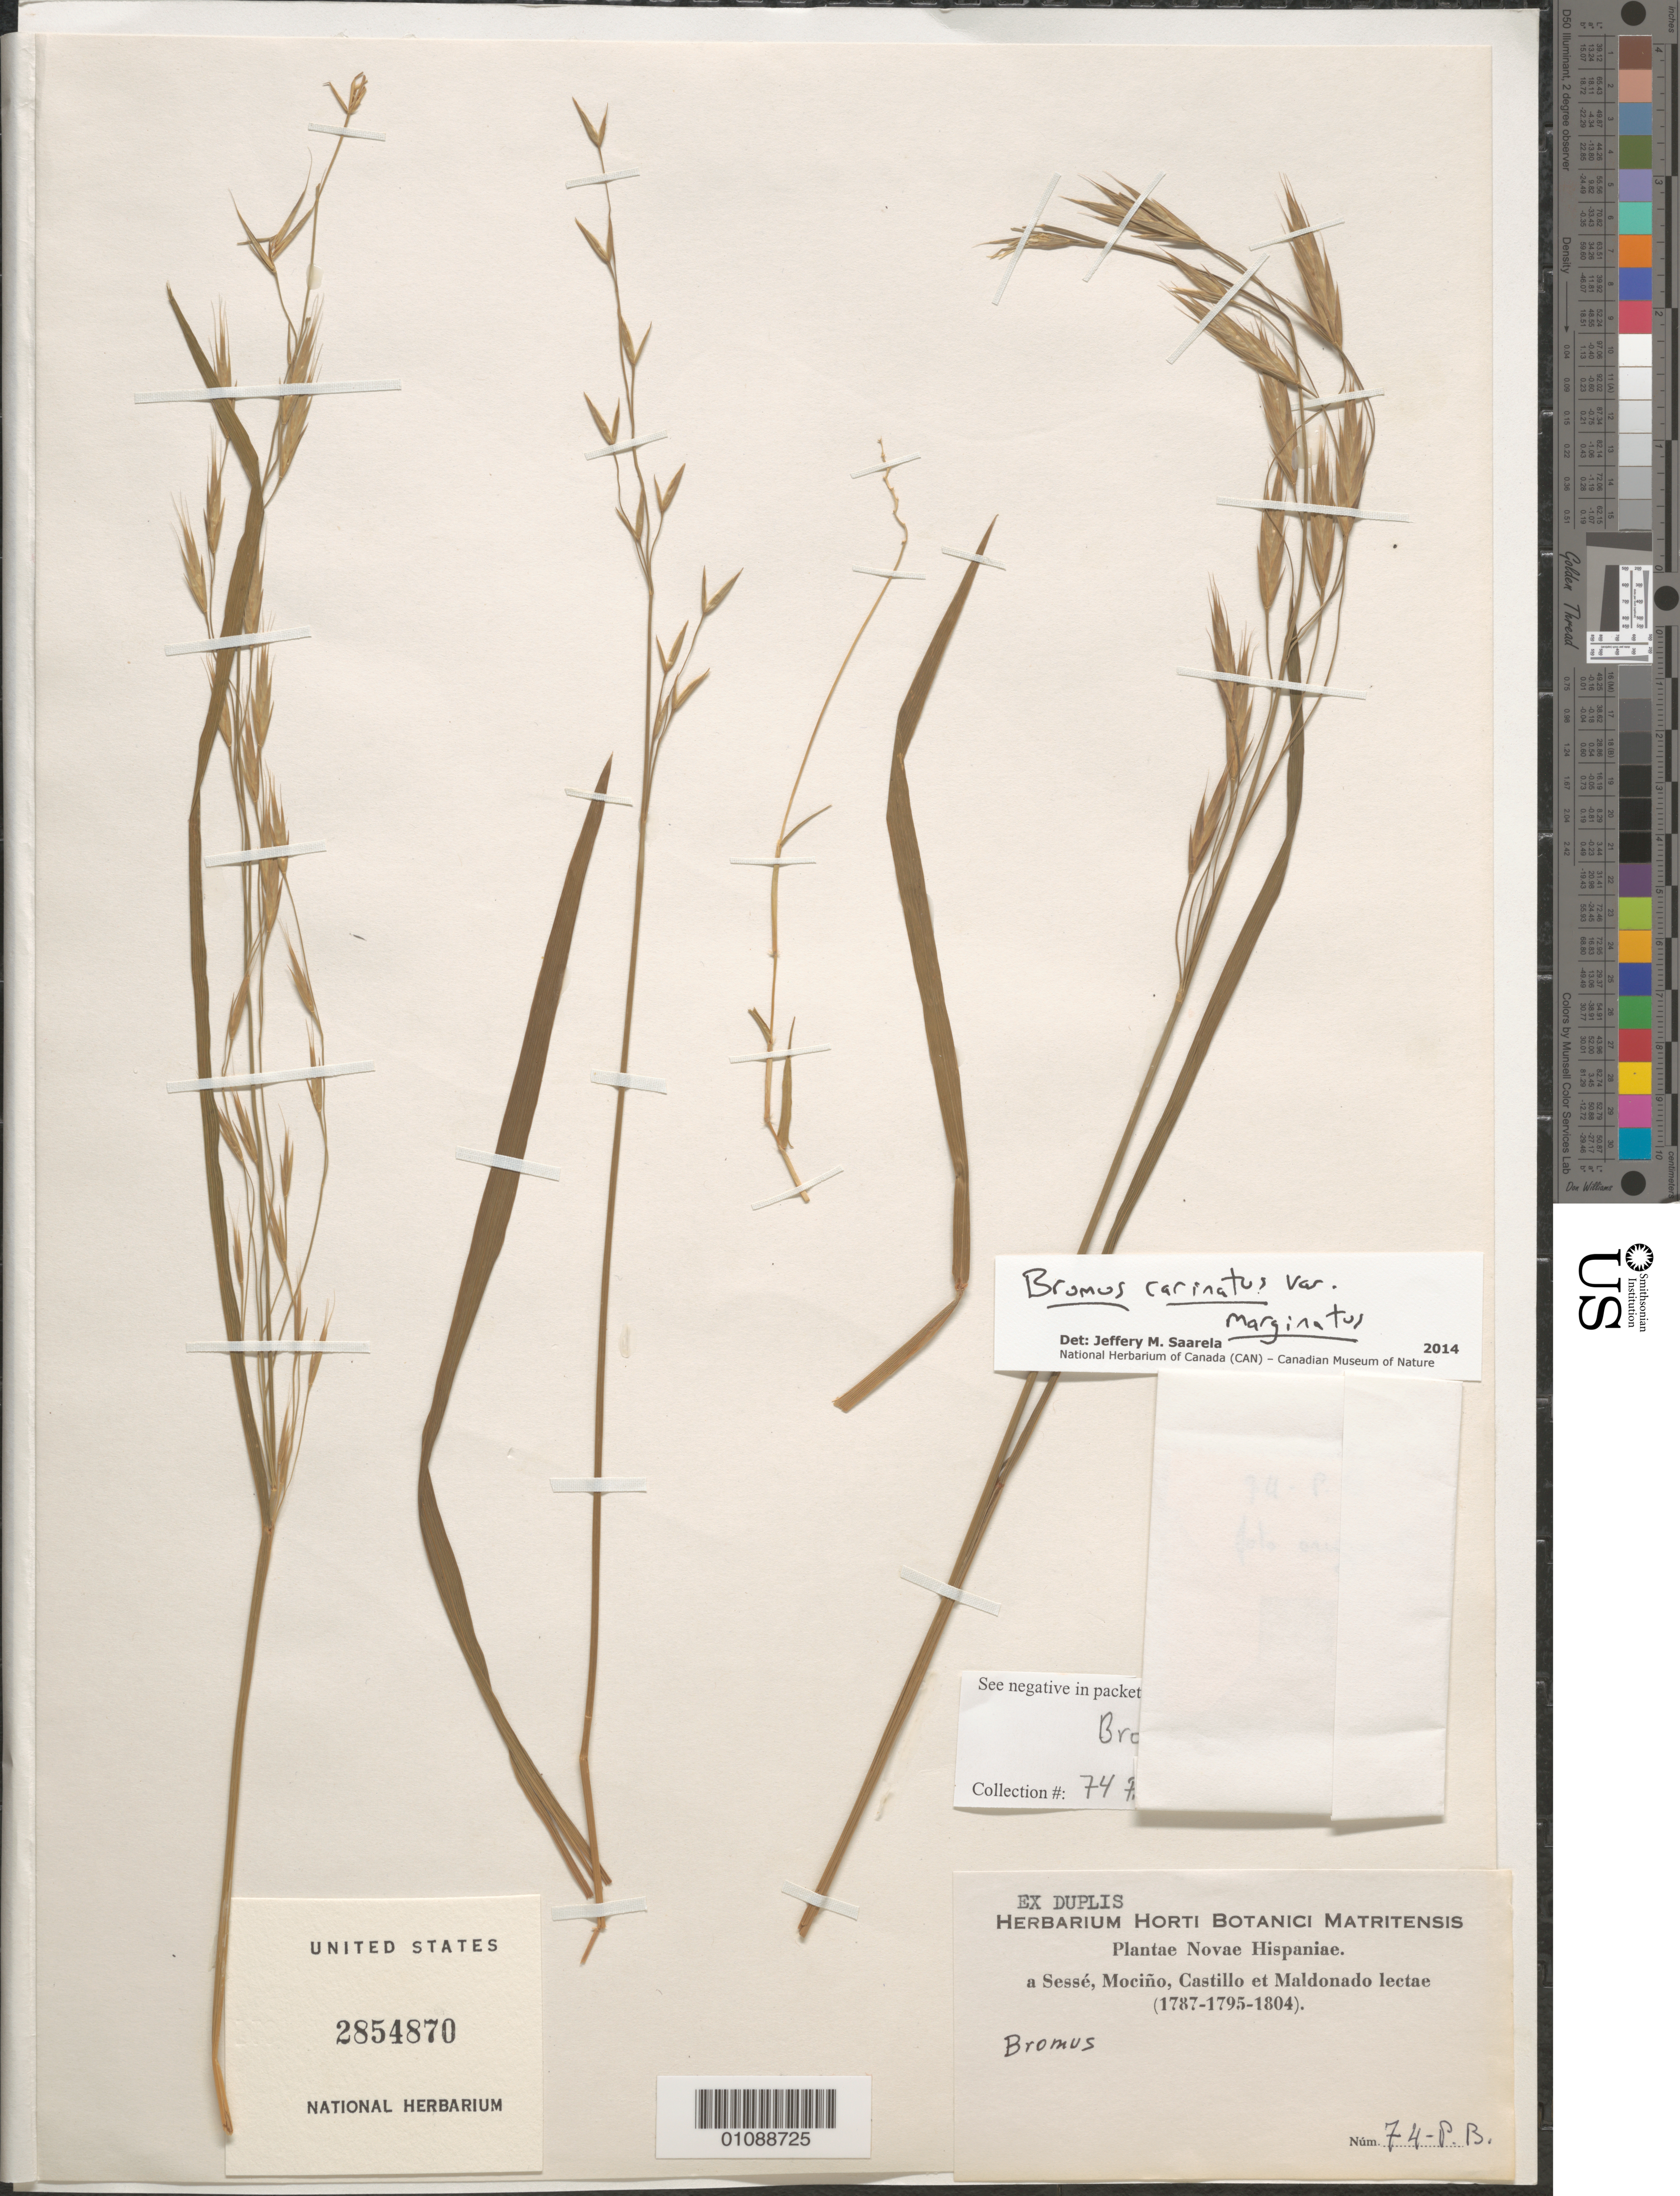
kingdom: Plantae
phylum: Tracheophyta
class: Liliopsida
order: Poales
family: Poaceae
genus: Bromus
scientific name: Bromus carinatus var. marginatus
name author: (Nees ex Steud.) Barkworth & Anderton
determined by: Saarela, J. M., (CAN), Canadian Museum of Nature (CANADA)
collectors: M. Sessé y Lacasta et al.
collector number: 74-P.B.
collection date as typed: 1787-1795-1804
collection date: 1787/1804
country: Mexico / United States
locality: Nueva Espana.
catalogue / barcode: US 2854870